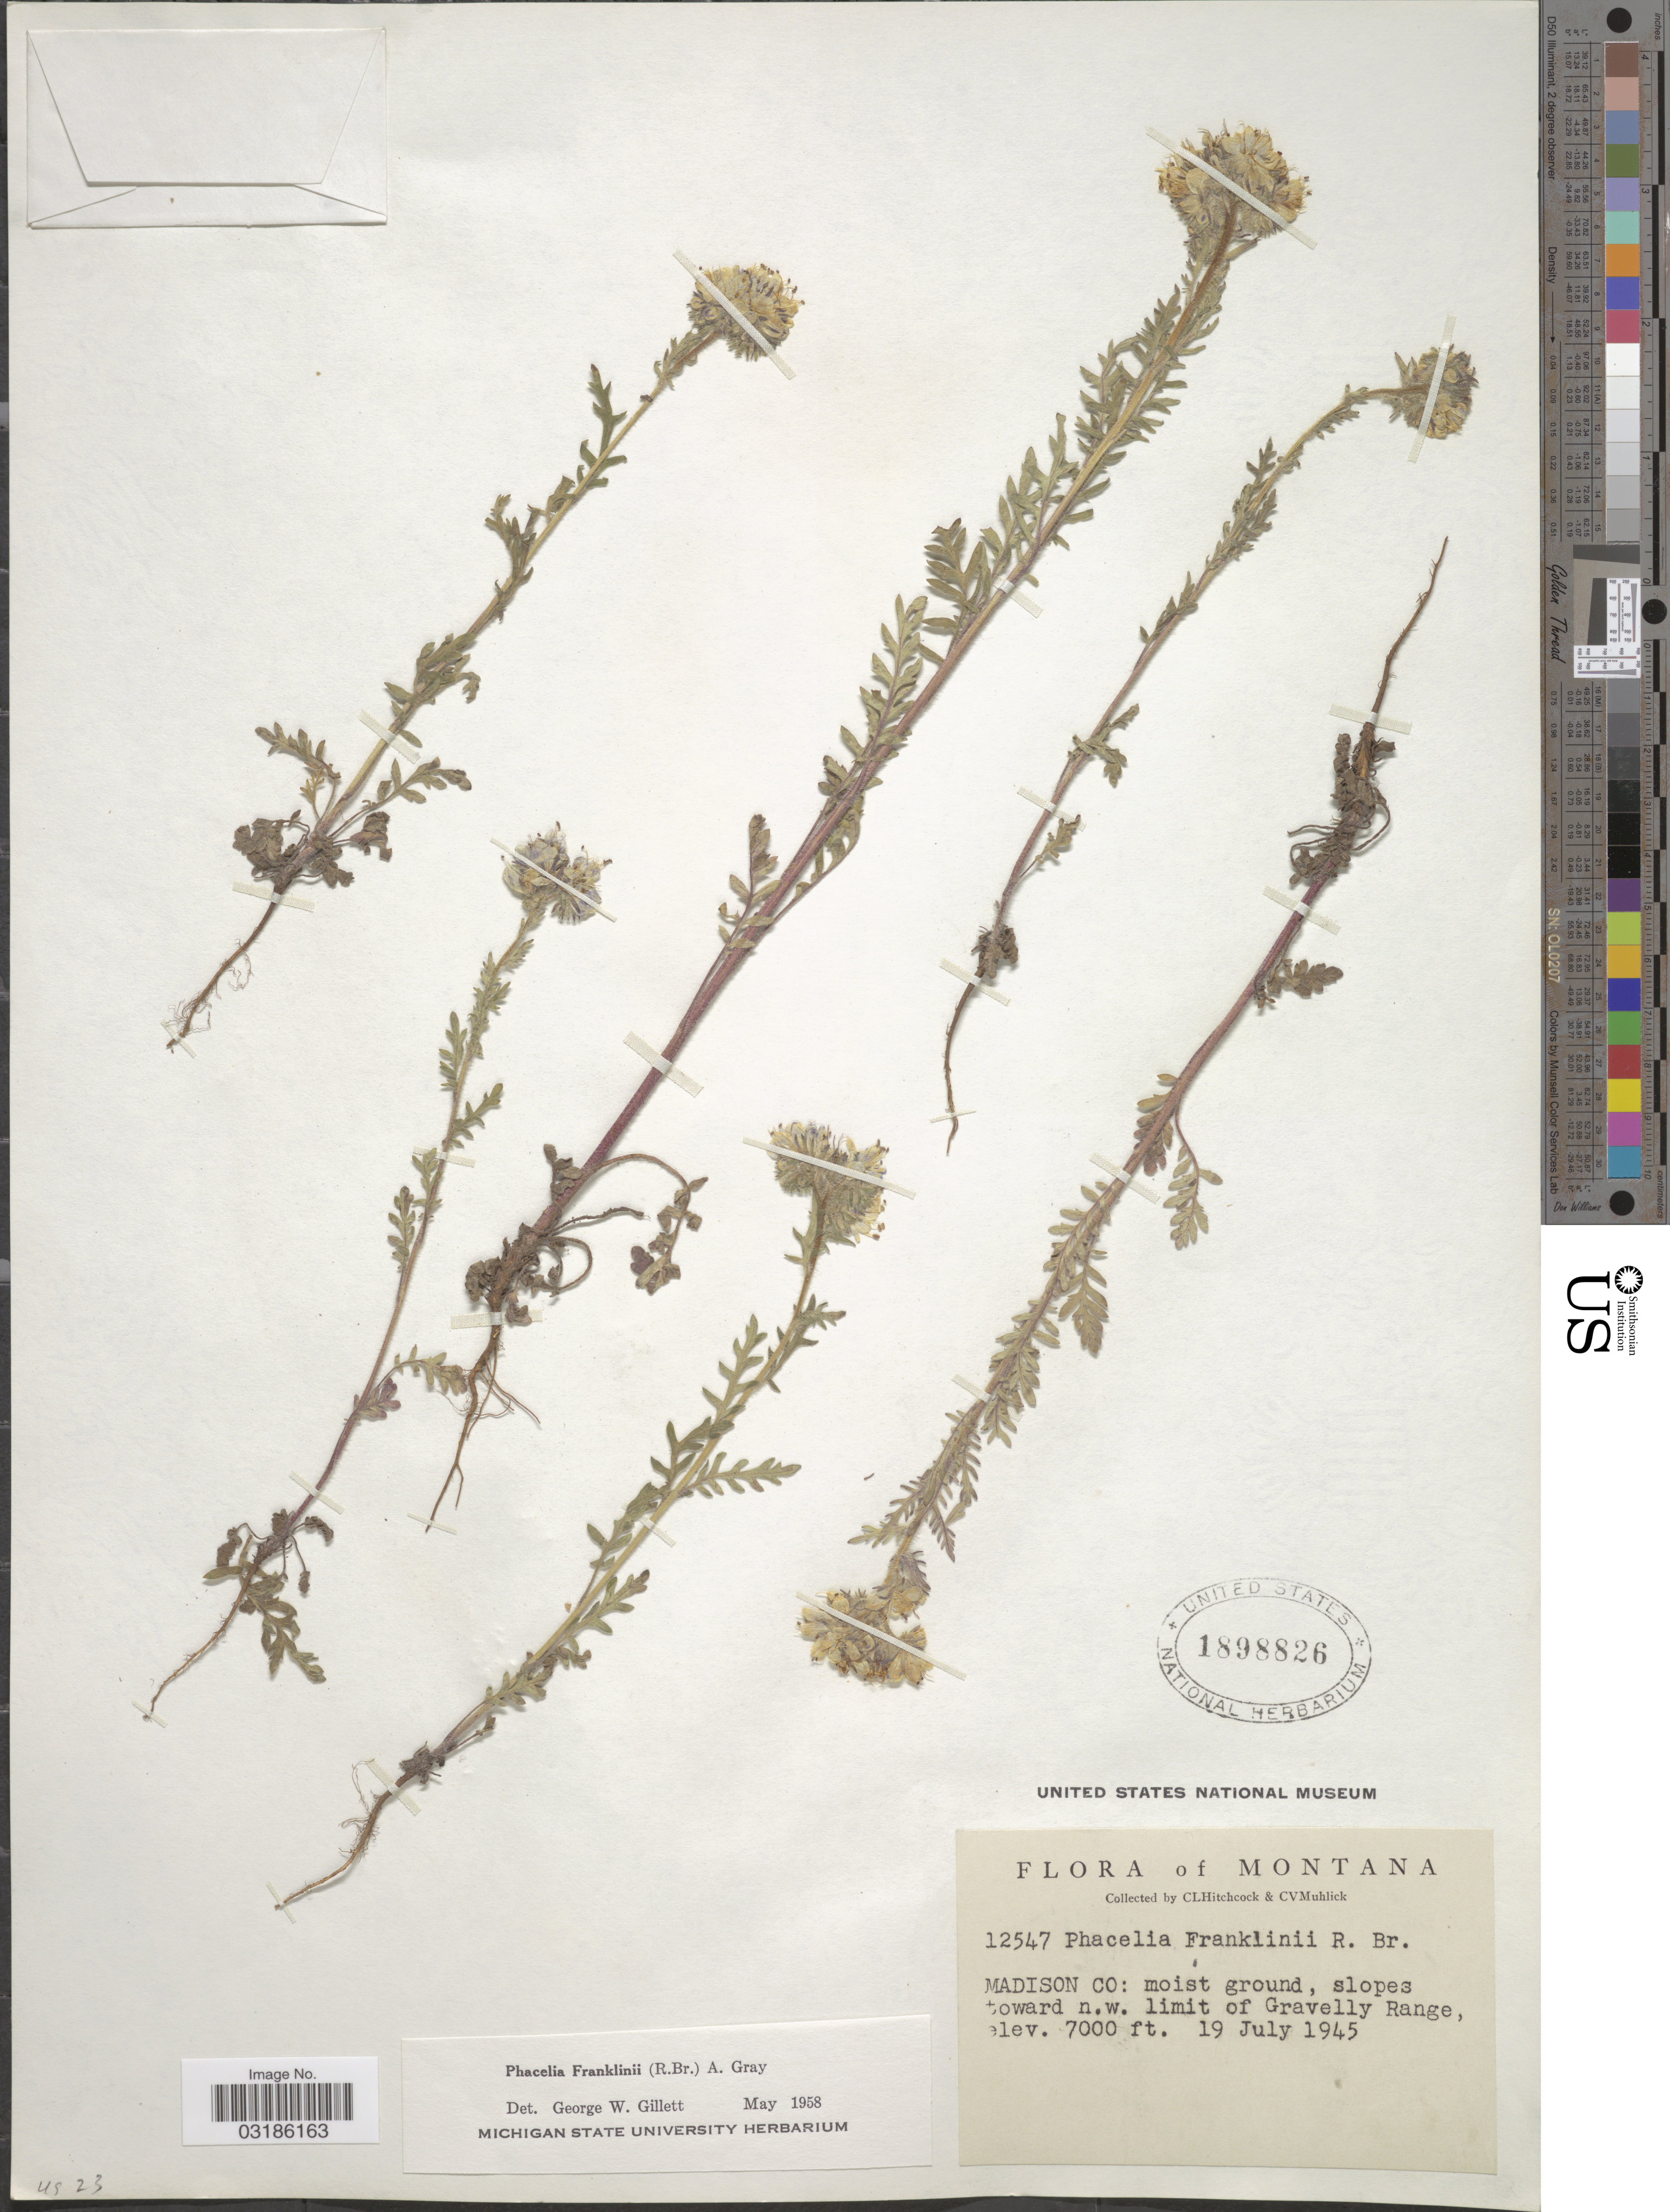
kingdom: Plantae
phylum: Tracheophyta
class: Magnoliopsida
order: Boraginales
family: Hydrophyllaceae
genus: Phacelia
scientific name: Phacelia franklinii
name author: Nutt.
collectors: C. L. Hitchcock & C. V. Muhlick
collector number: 12547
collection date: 1945-07-19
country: United States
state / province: Montana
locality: Madison Co: Slopes toward n.w. limit of Gravelly Range.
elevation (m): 2134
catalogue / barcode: US 1898826